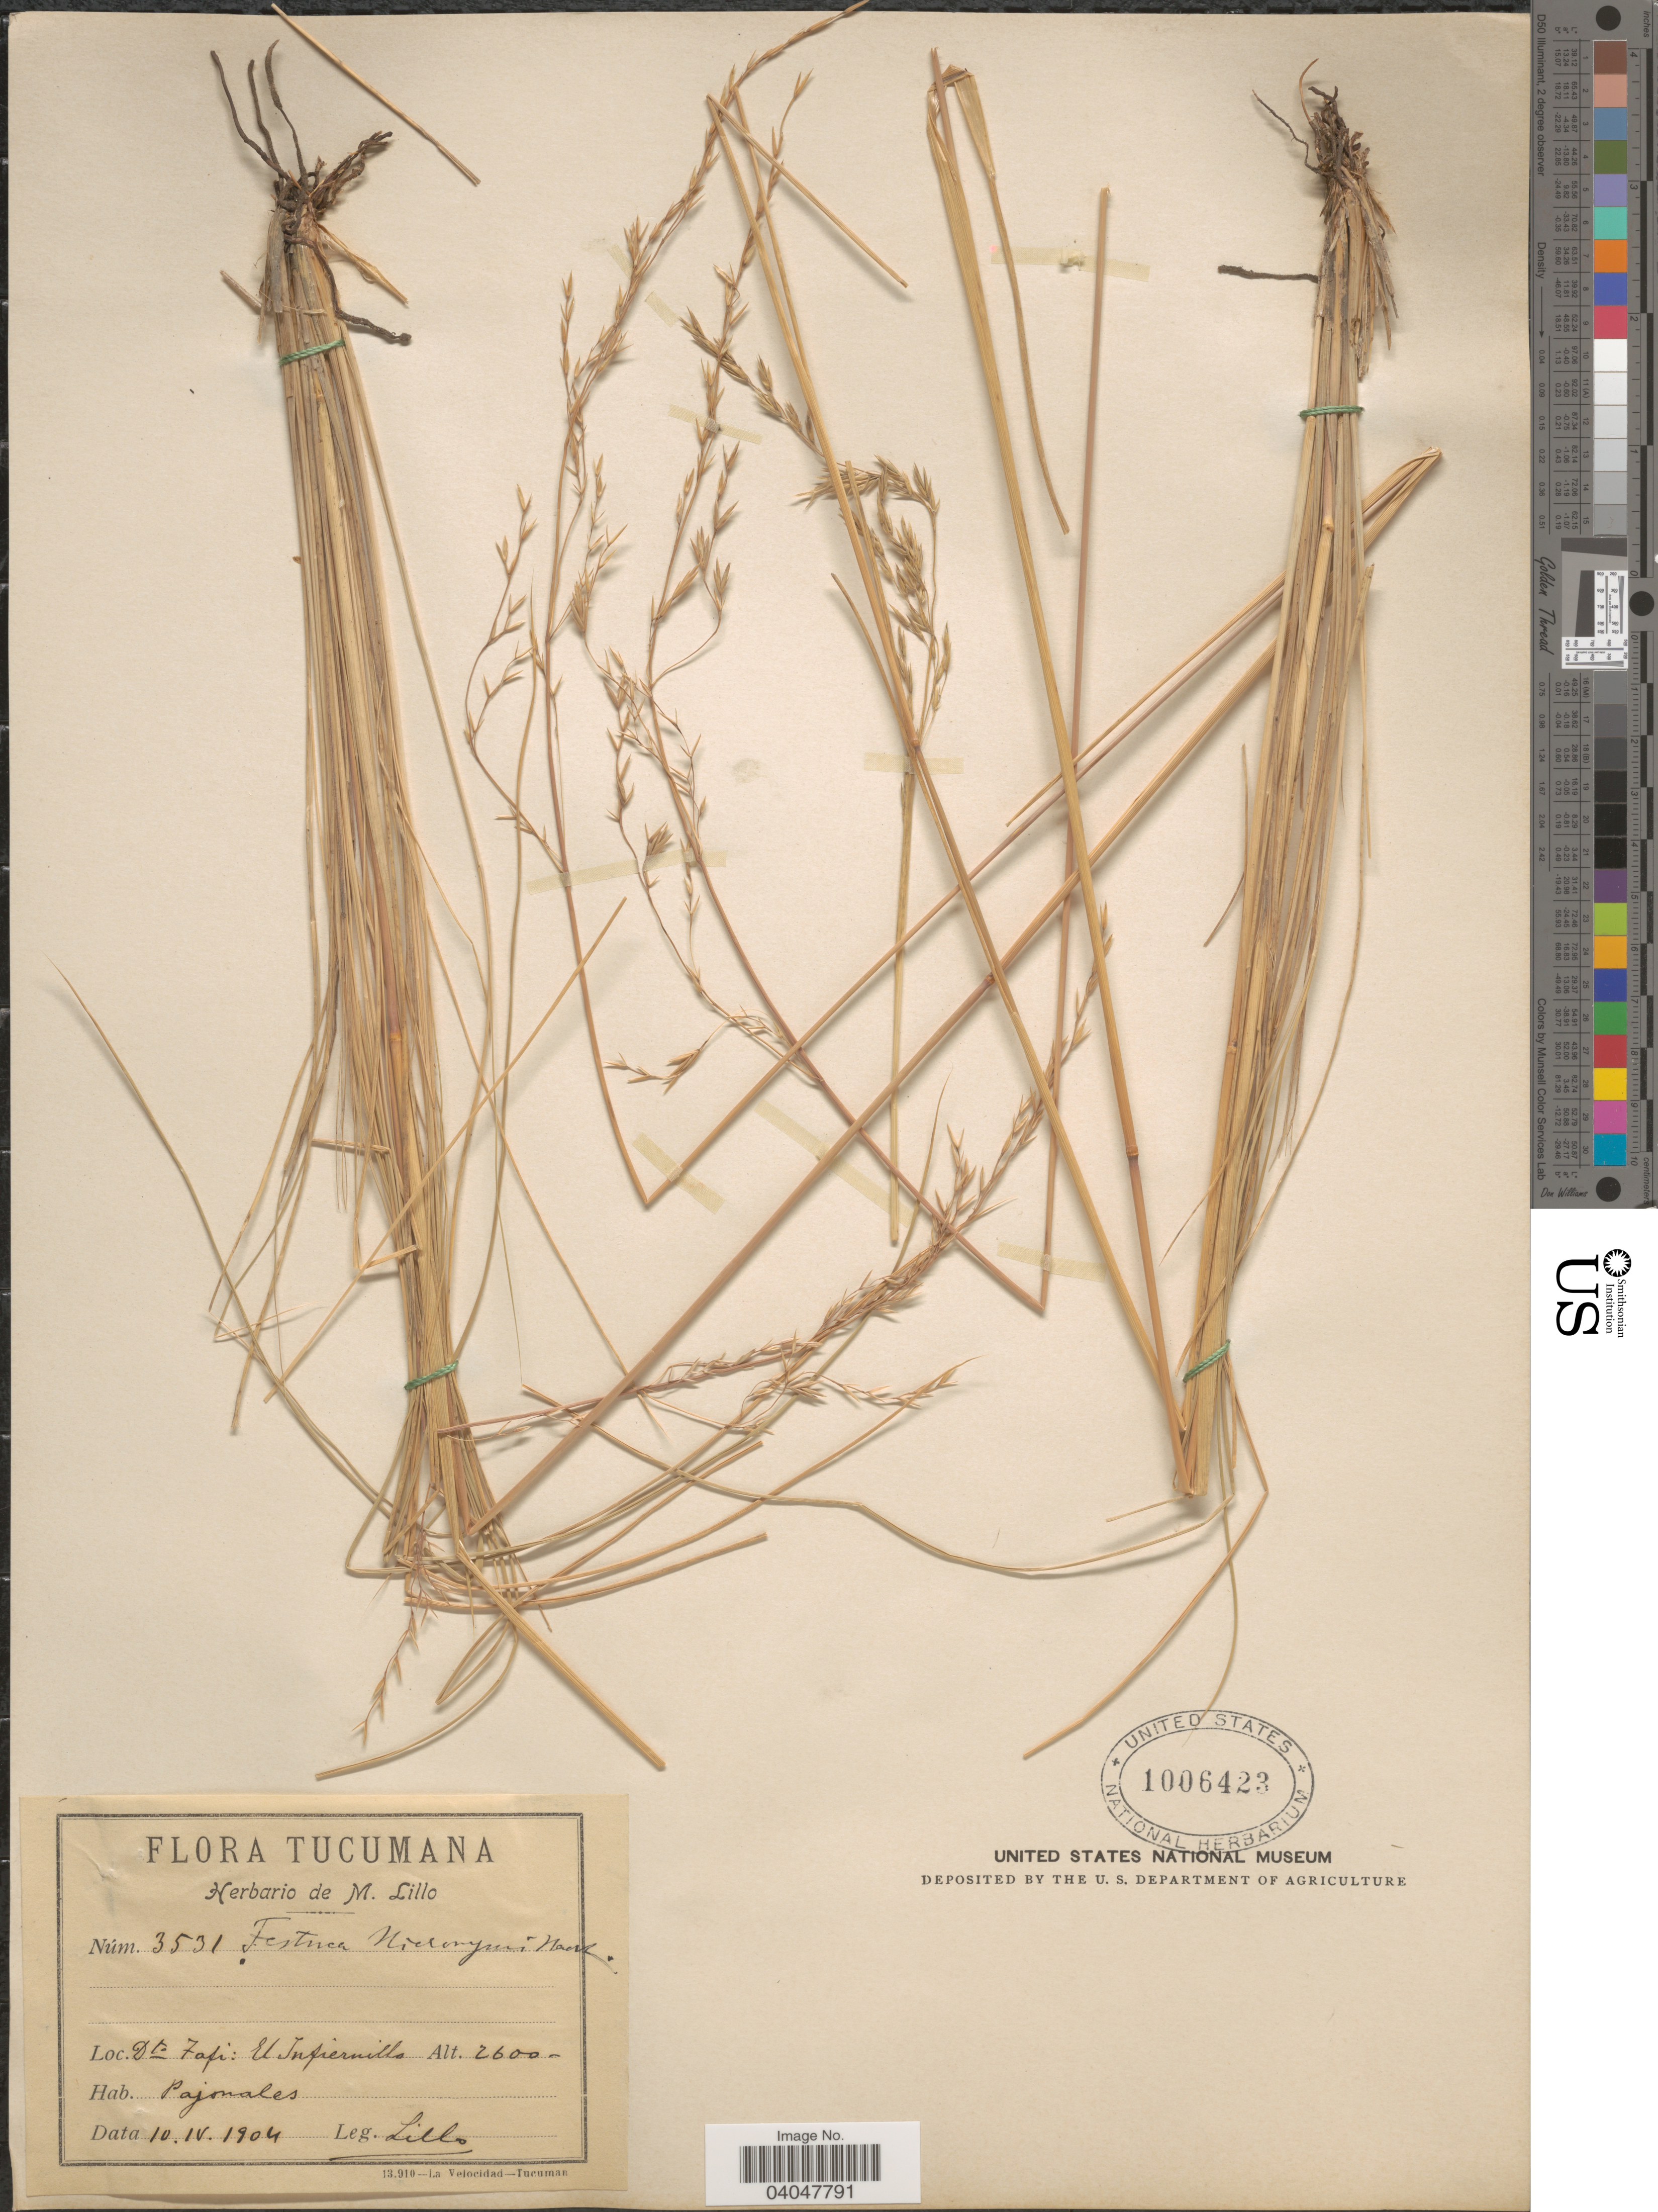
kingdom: Plantae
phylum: Tracheophyta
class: Liliopsida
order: Poales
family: Poaceae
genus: Festuca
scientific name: Festuca hieronymi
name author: Hack.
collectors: M. Lillo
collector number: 3531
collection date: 1904-04-10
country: Argentina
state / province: Tucuman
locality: Dto Tafi: El Infiernillo. Pajonales.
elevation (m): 2600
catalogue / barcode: US 1006423